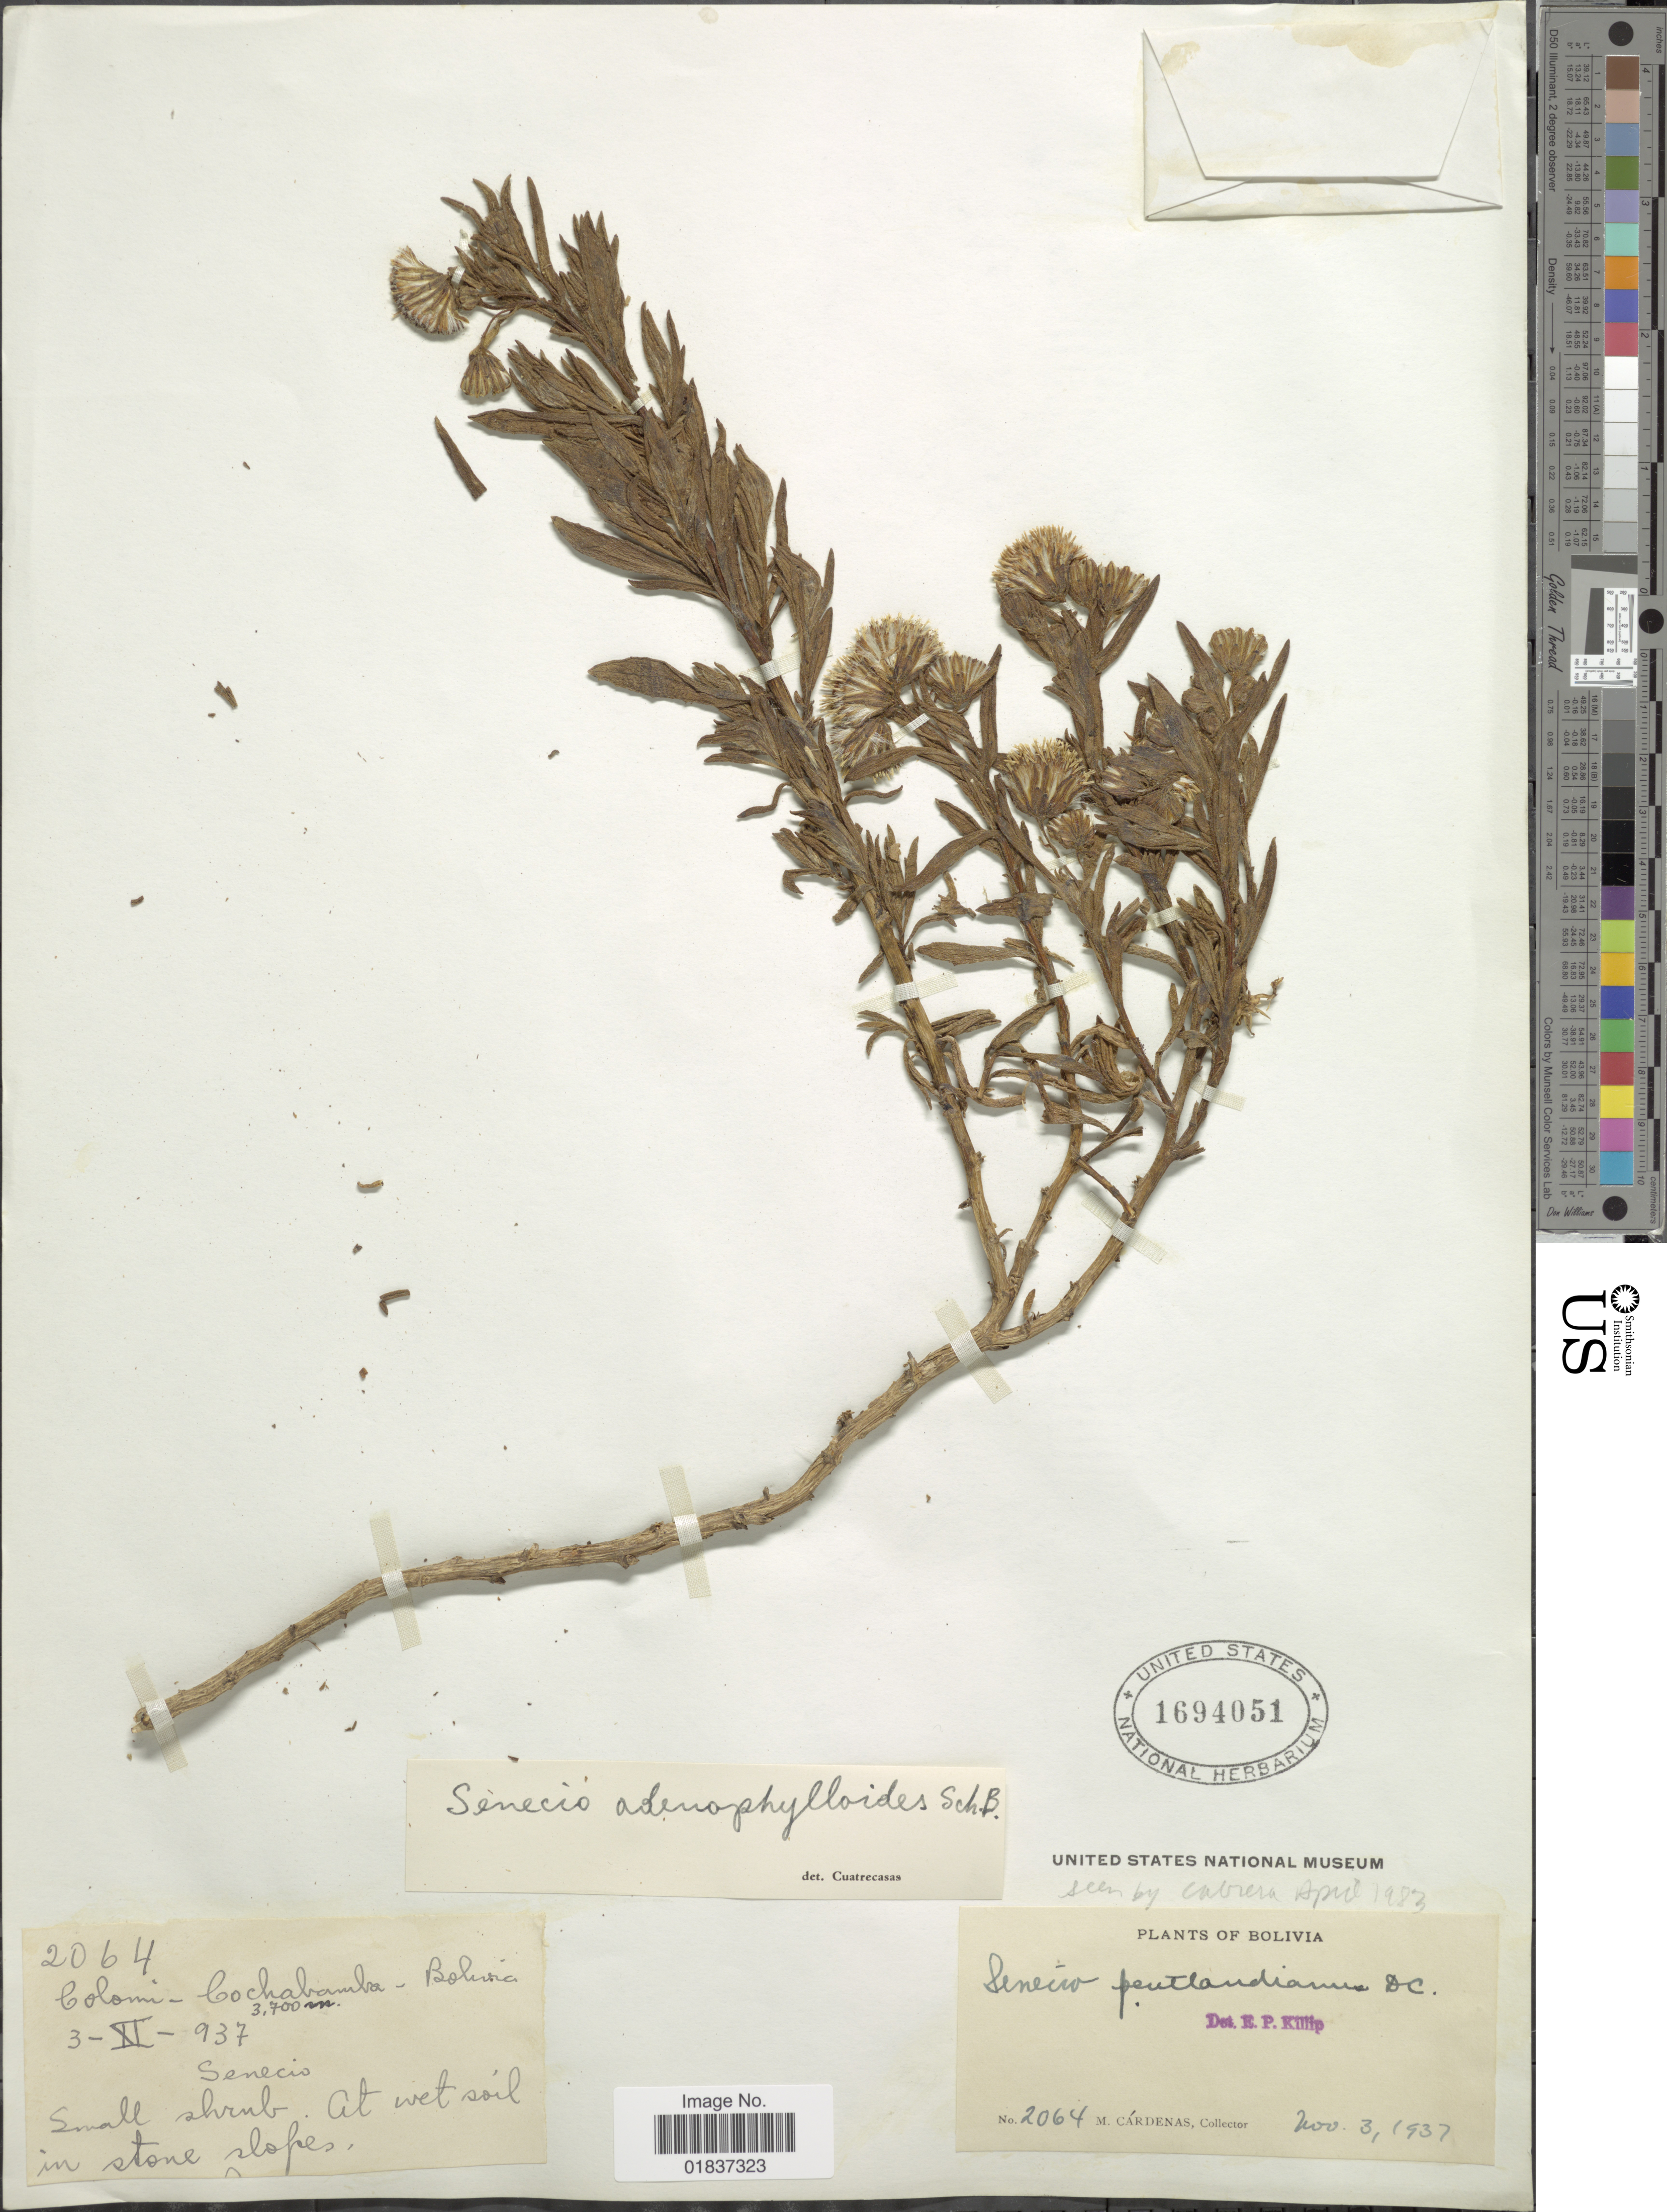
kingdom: Plantae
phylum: Tracheophyta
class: Magnoliopsida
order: Asterales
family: Asteraceae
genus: Senecio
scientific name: Senecio rufescens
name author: DC.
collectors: M. Cárdenas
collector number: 2064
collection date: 1937-11-03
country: Bolivia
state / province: Cochabamba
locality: Cochabamba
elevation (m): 3700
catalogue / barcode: US 1694051